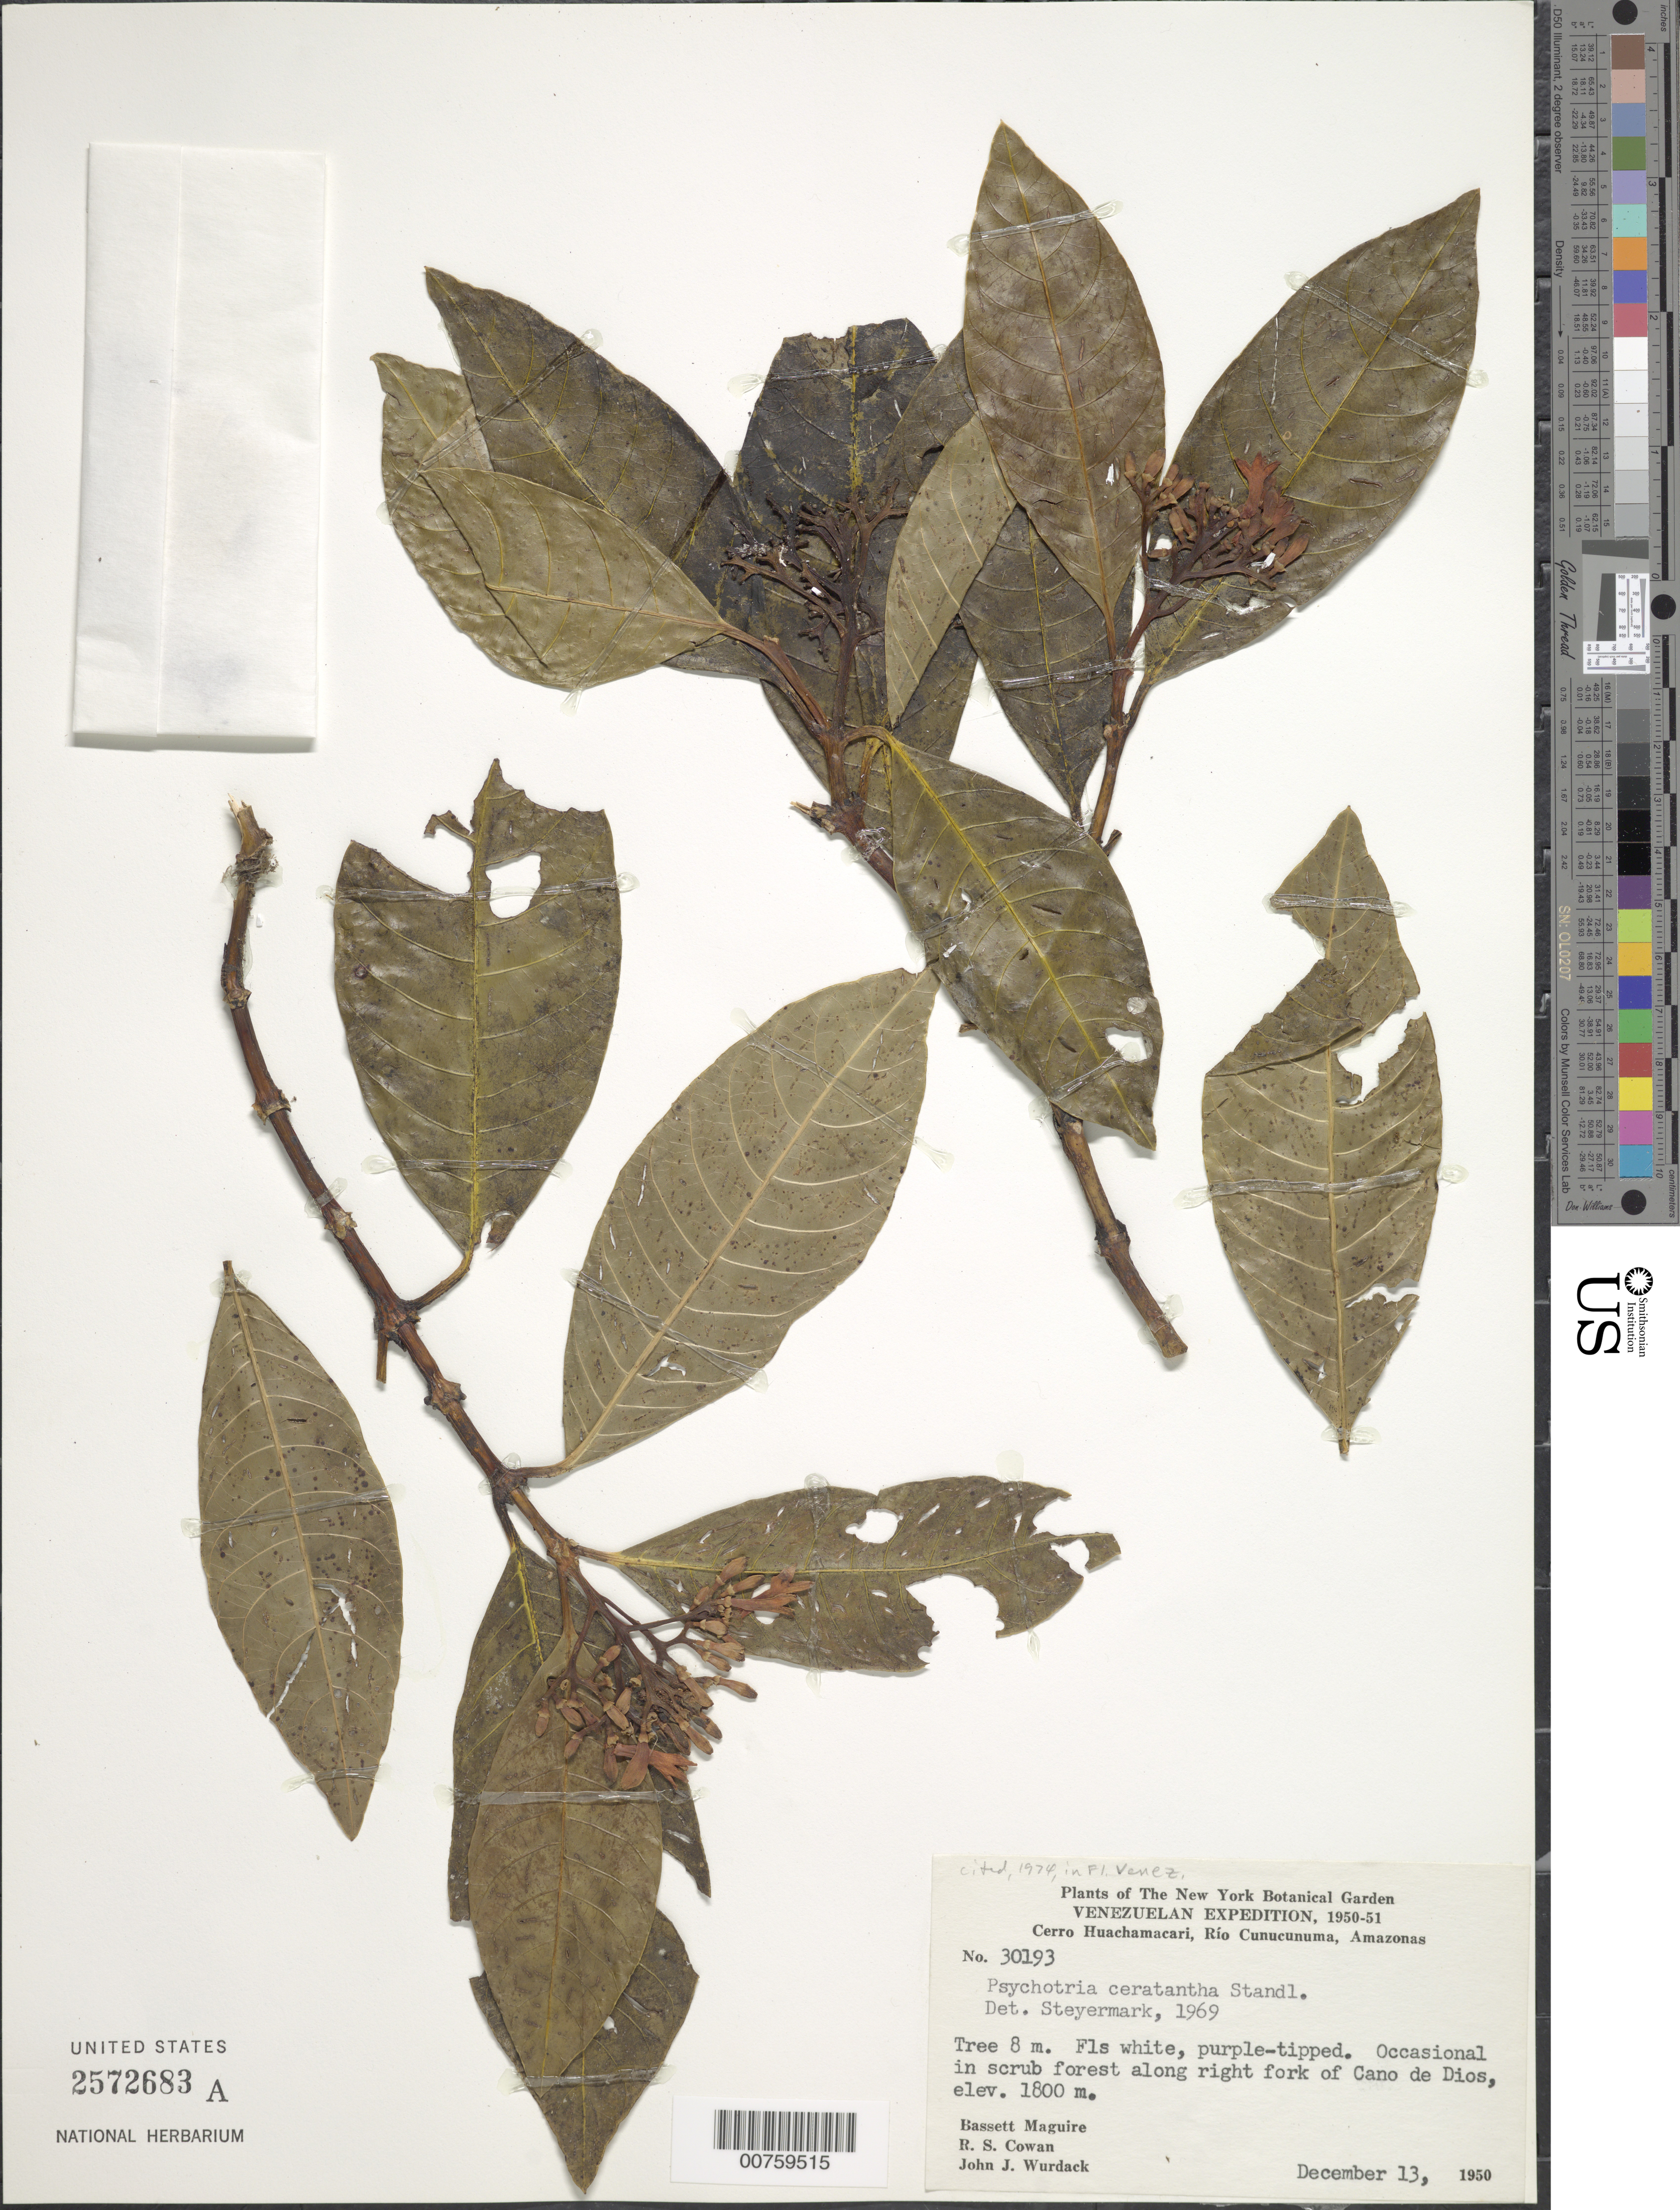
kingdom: Plantae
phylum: Tracheophyta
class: Magnoliopsida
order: Gentianales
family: Rubiaceae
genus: Palicourea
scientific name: Palicourea ceratantha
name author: (Standl.) C.M. Taylor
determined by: Kirkbride, J. H., Jr.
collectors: B. Maguire, R. S. Cowan & J. J. Wurdack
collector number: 30193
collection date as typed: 13-Dec-50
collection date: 1950-12-13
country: Venezuela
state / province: Amazonas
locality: Cerro Huachamacari, Río Cunucunuma, Summit camp, right fork of Caño de Dios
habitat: Scrub forest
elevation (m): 1800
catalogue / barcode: US 2572683A